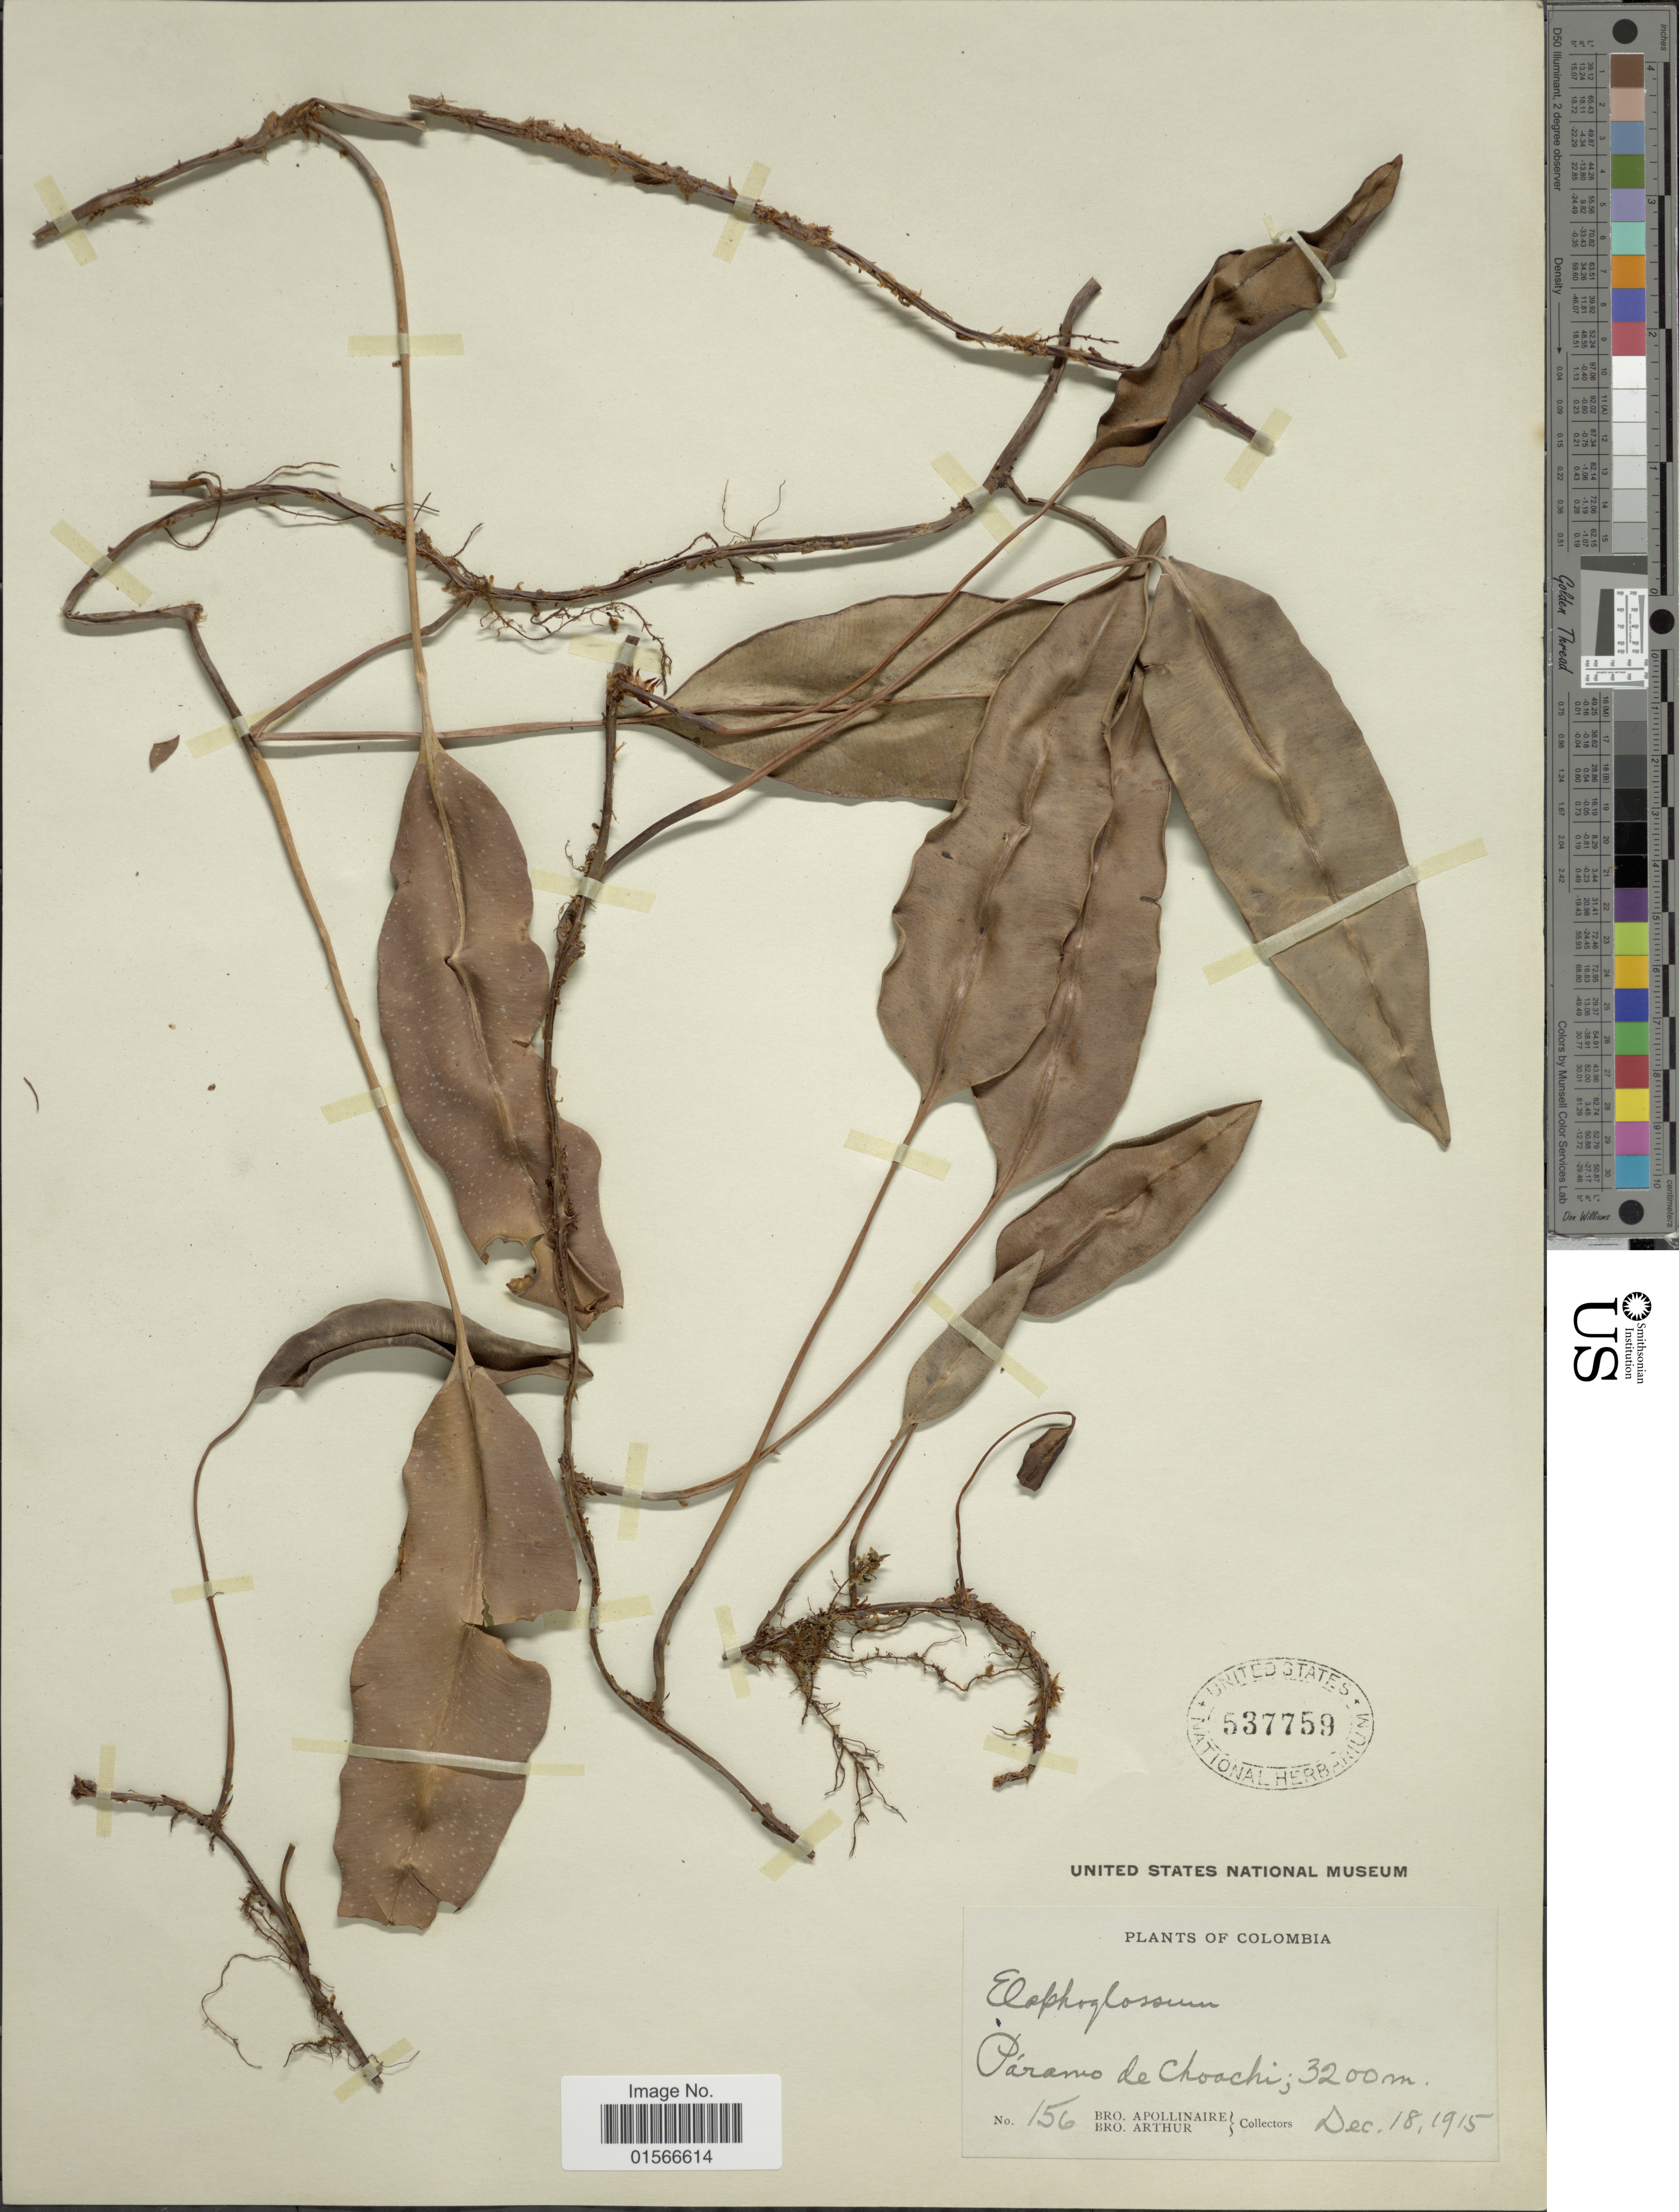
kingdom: Plantae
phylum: Tracheophyta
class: Polypodiopsida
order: Polypodiales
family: Dryopteridaceae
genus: Elaphoglossum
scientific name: Elaphoglossum glossophyllum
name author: Hieron.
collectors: Bro. Apolinar A. & Bro. Arthur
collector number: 156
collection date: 1915-12-18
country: Colombia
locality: Páramo de Choachi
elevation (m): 3200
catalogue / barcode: US 537759